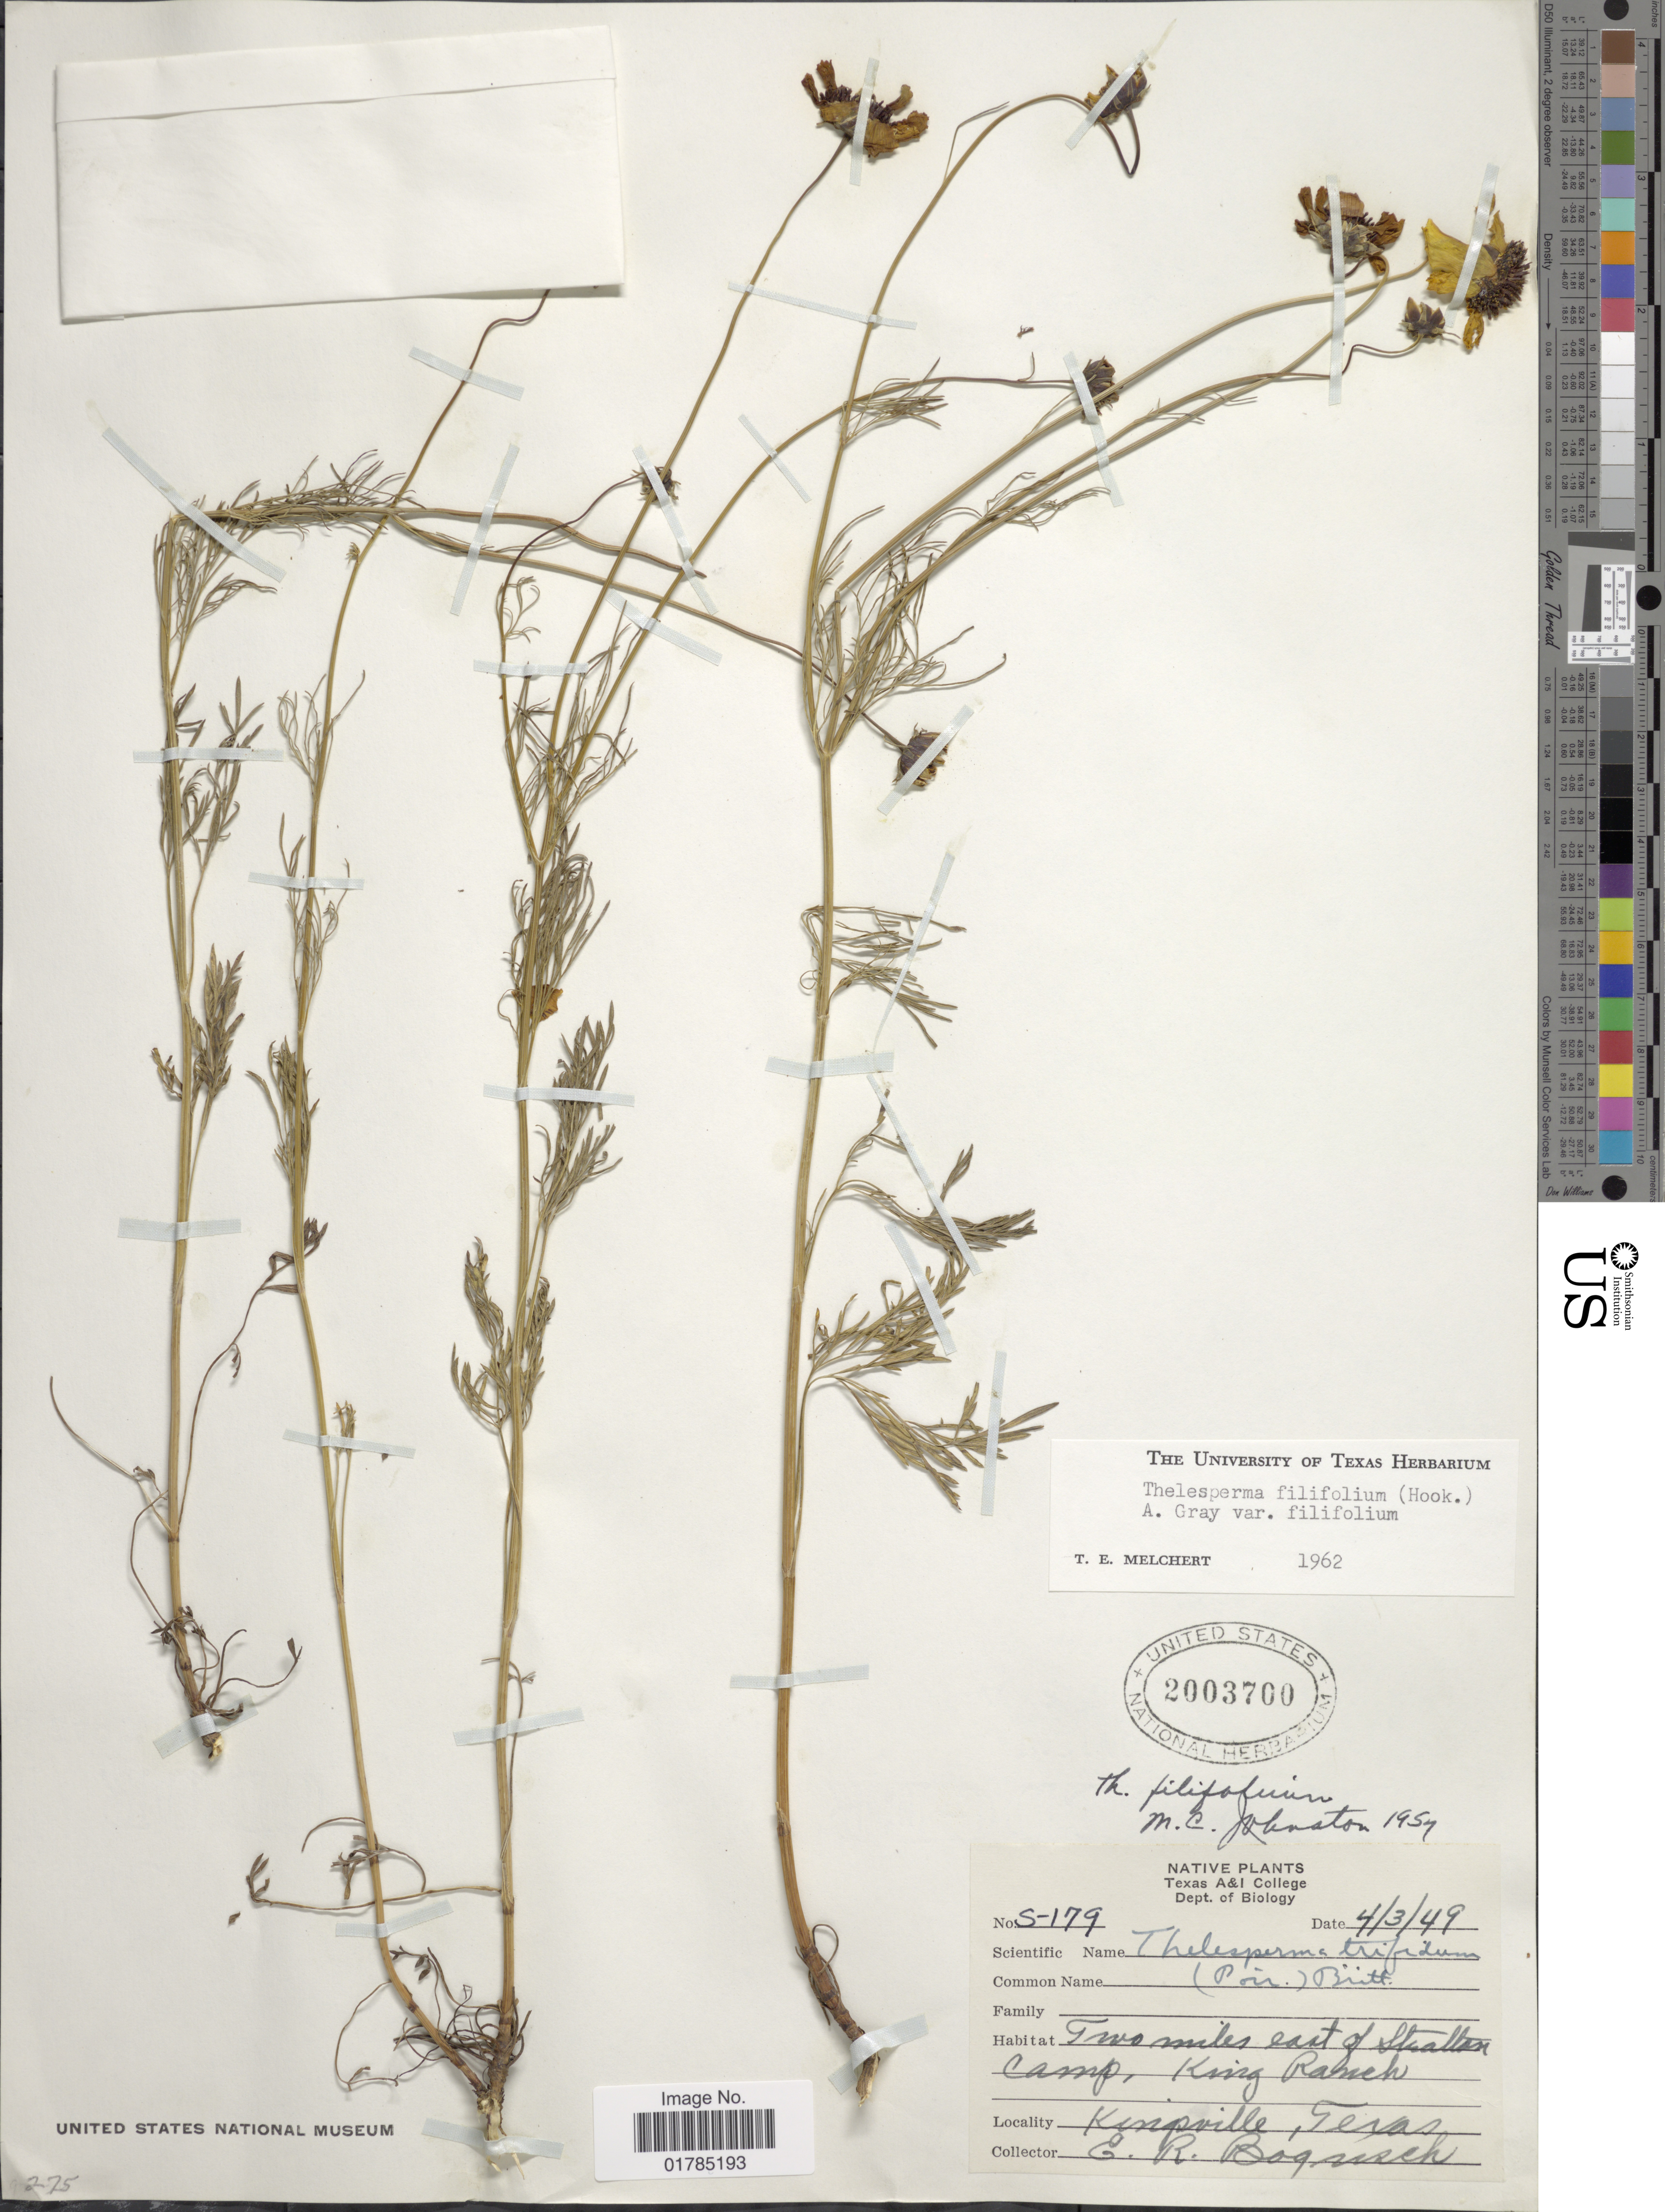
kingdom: Plantae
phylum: Tracheophyta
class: Magnoliopsida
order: Asterales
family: Asteraceae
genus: Thelesperma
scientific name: Thelesperma filifolium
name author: (Hook.) A. Gray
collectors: E. Bogusch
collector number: S-179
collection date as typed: Transcribed d/m/y: 3/4/49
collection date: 1949-04-03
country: United States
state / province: Texas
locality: Two miles east of Stuatton camp, King Ranch, Kingsville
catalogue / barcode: US 2003700